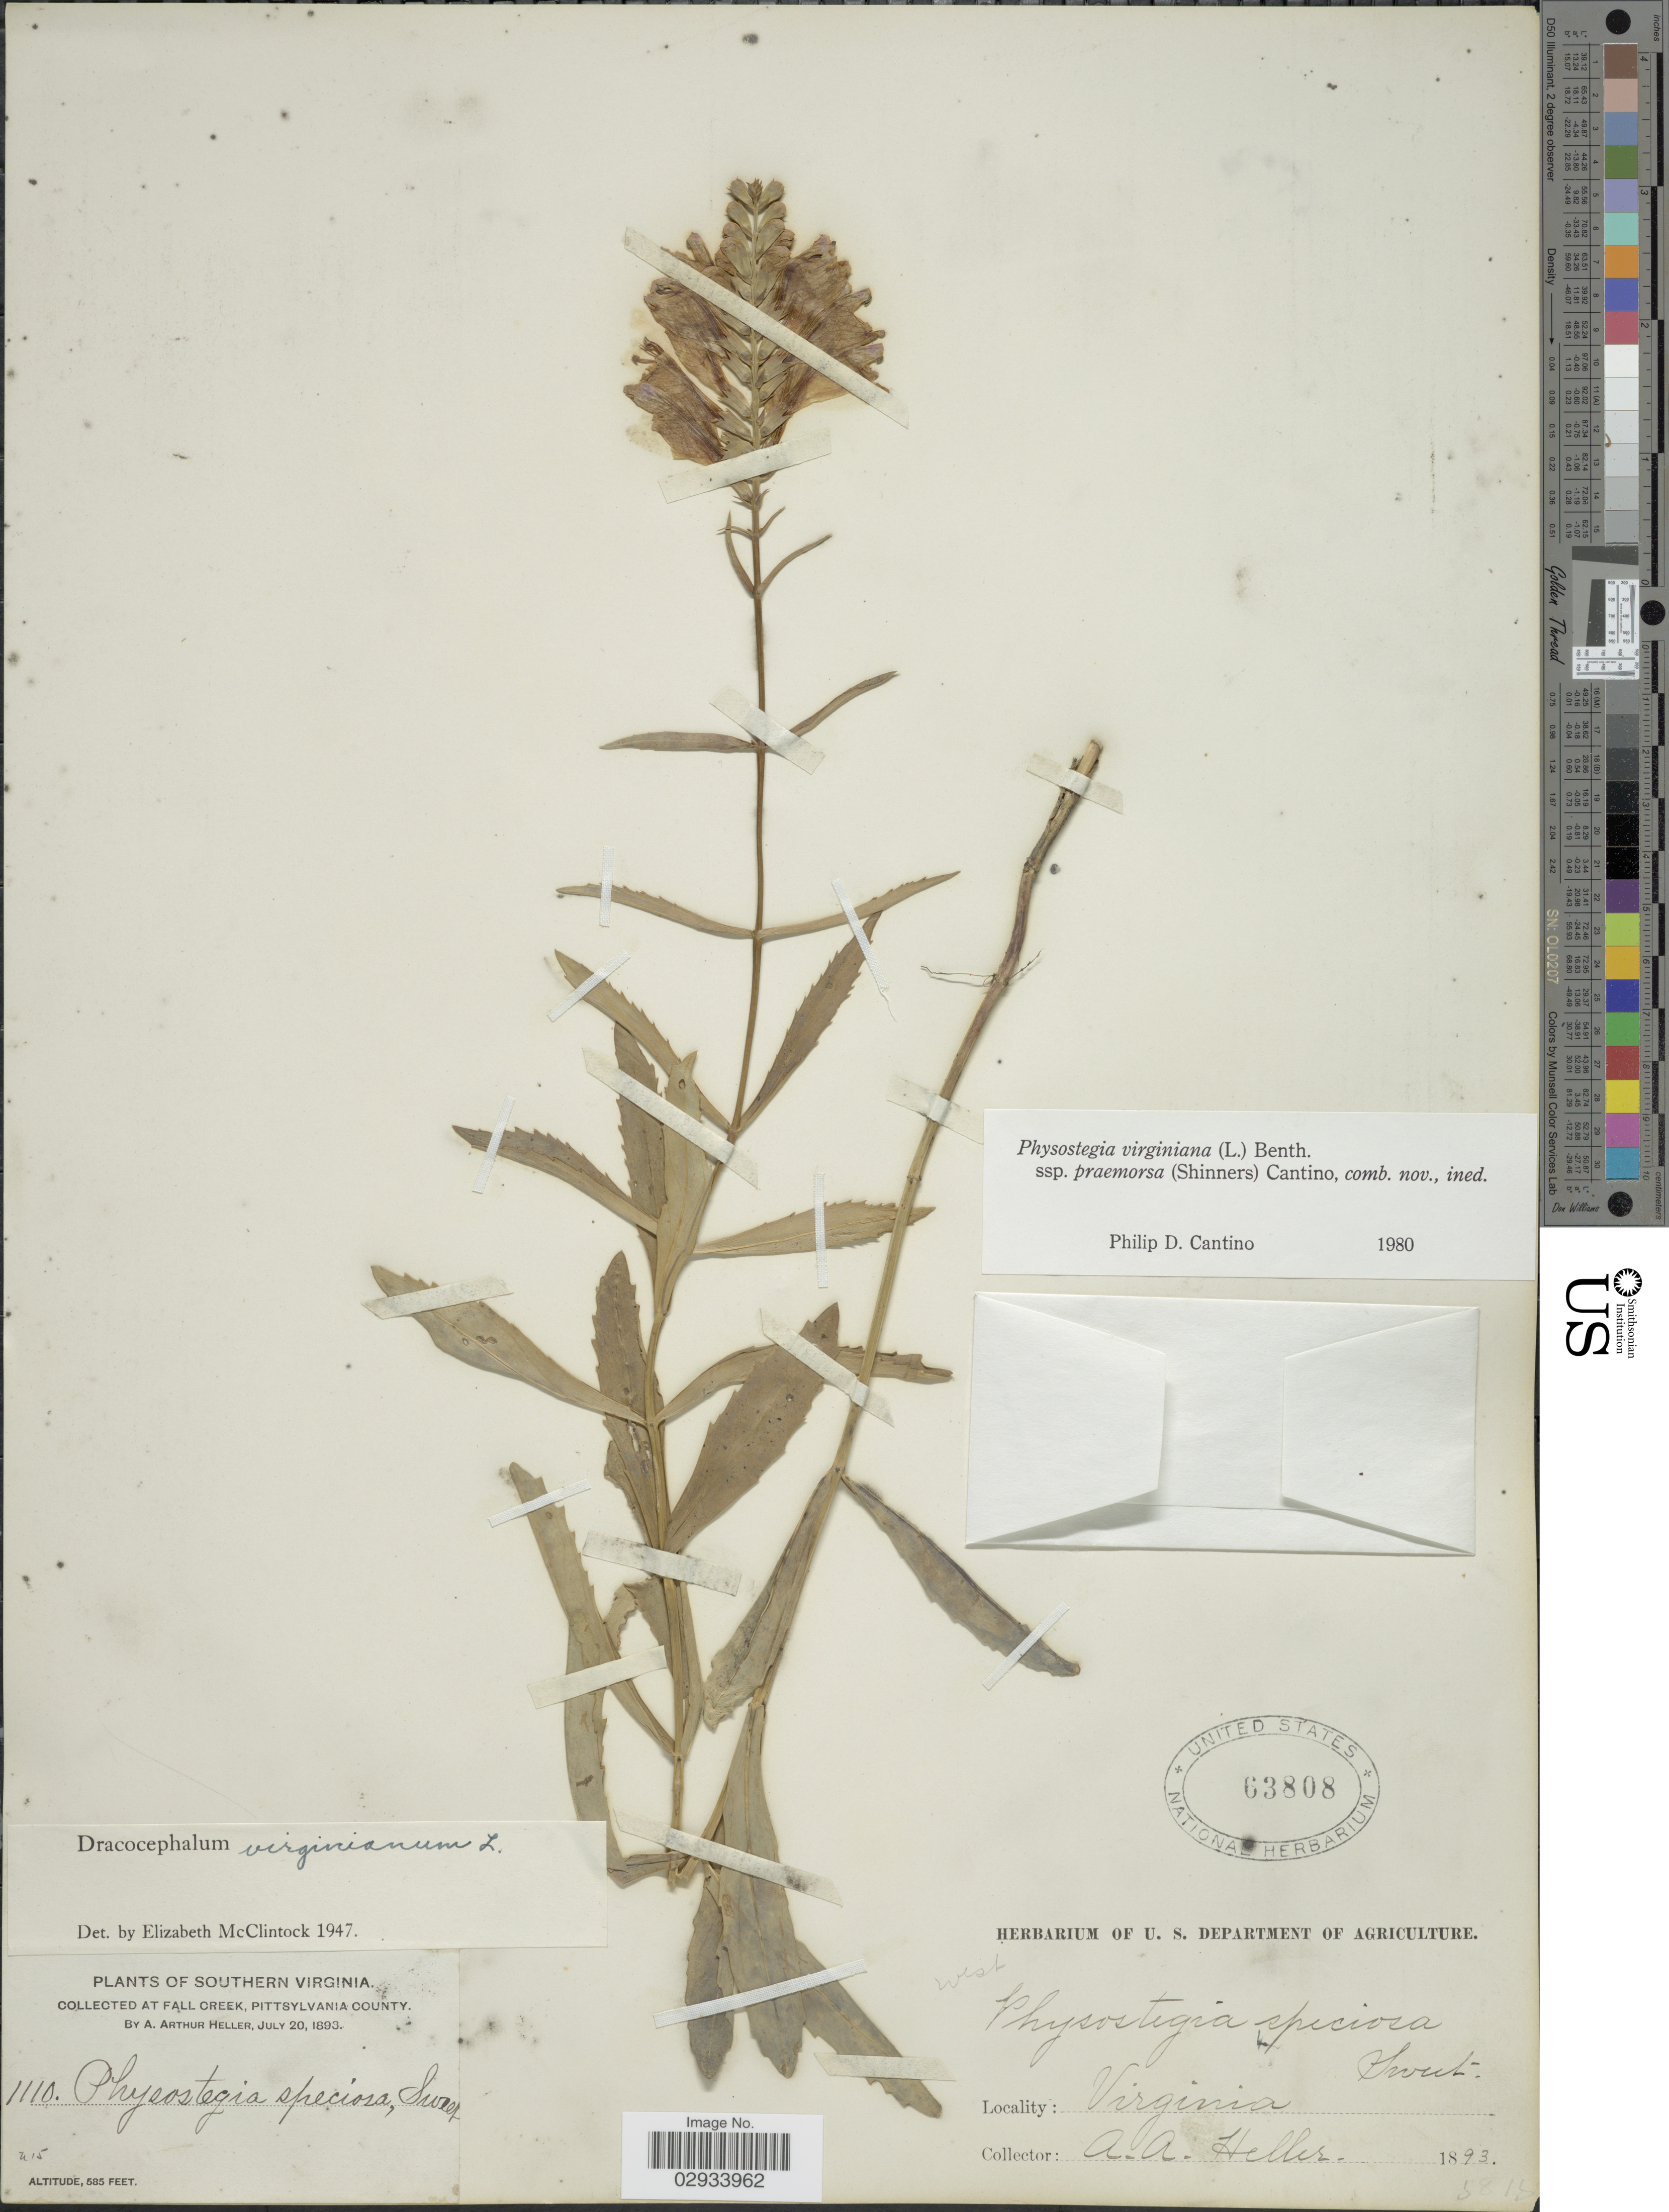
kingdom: Plantae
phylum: Tracheophyta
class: Magnoliopsida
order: Lamiales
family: Lamiaceae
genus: Physostegia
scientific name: Physostegia virginiana subsp. praemorsa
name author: (Shinners) P.D. Cantino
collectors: A. A. Heller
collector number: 1110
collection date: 1893-07-20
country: United States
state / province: Virginia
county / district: Pittsylvania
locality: Southern Virginia, At Fall Creek, Pittsylvania County.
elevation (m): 178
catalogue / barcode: US 63808